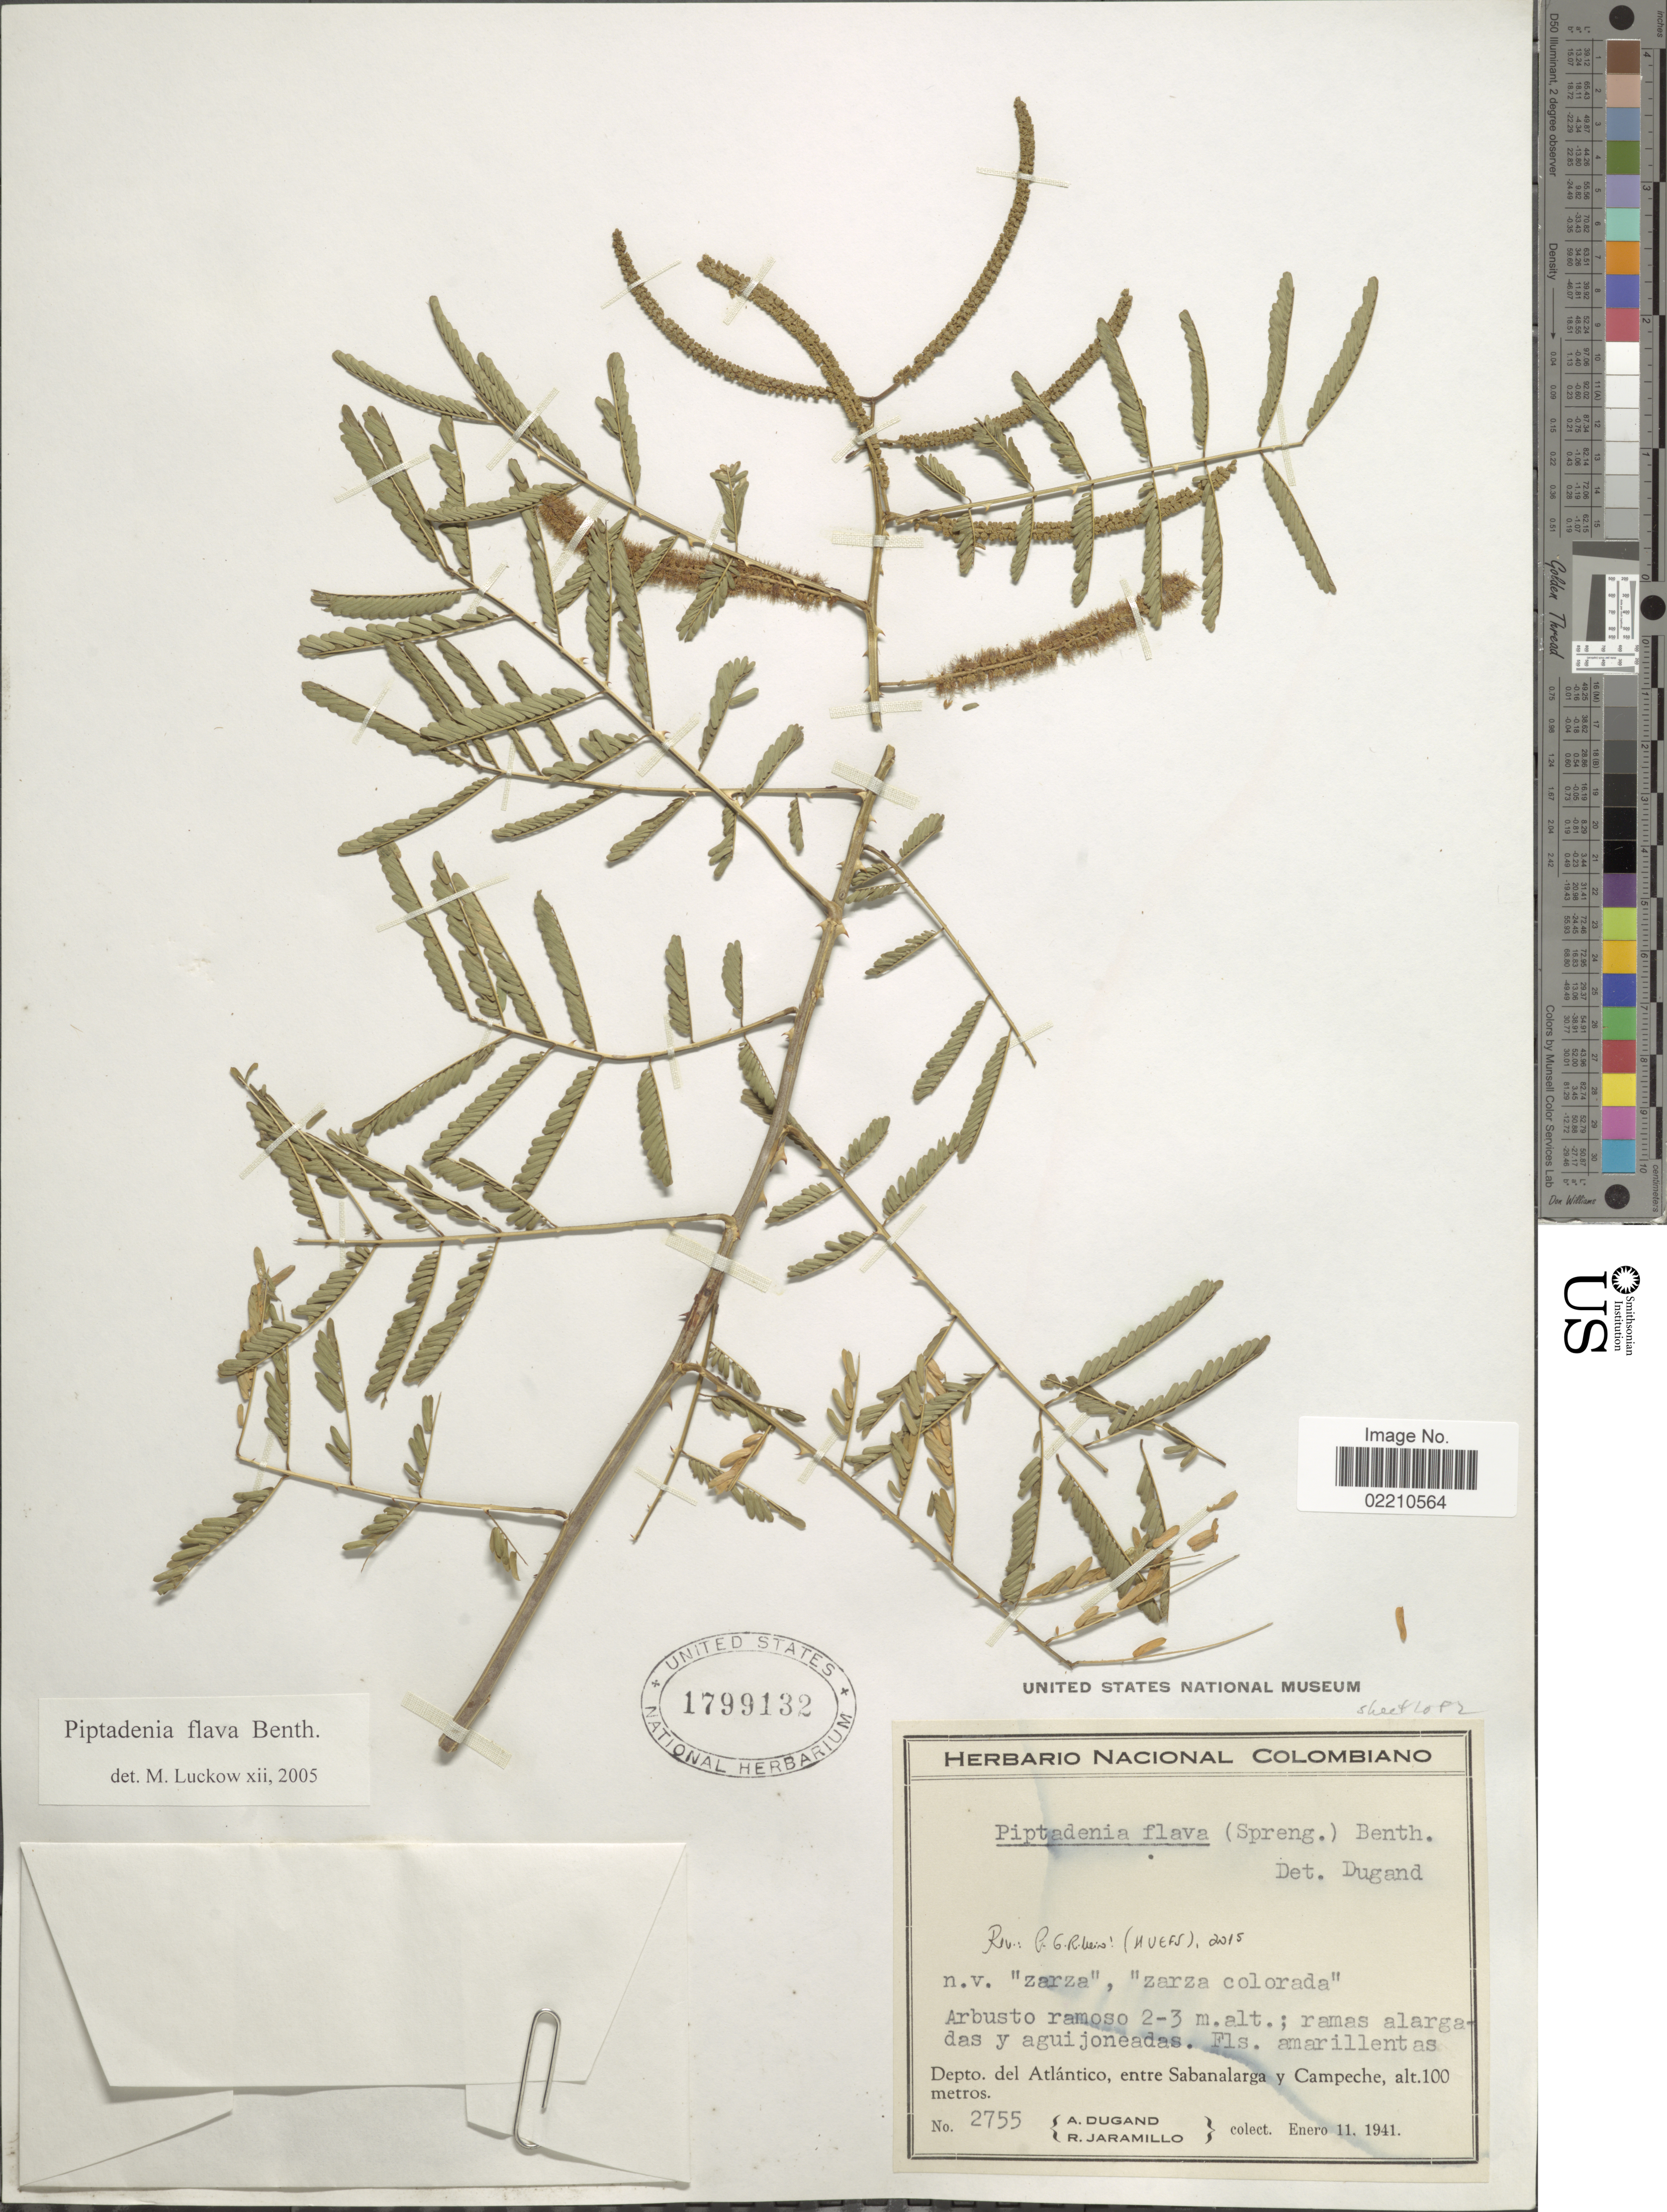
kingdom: Plantae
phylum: Tracheophyta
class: Magnoliopsida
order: Fabales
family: Fabaceae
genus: Piptadenia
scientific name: Piptadenia flava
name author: (DC.) Benth.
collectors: A. Dugand & R. Jaramillo M.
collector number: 2755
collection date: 1941-01-11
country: Colombia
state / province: Atlántico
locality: Depto. del Atlantico, entre Sabanalarga y Campeche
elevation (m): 100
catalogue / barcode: US 1799132